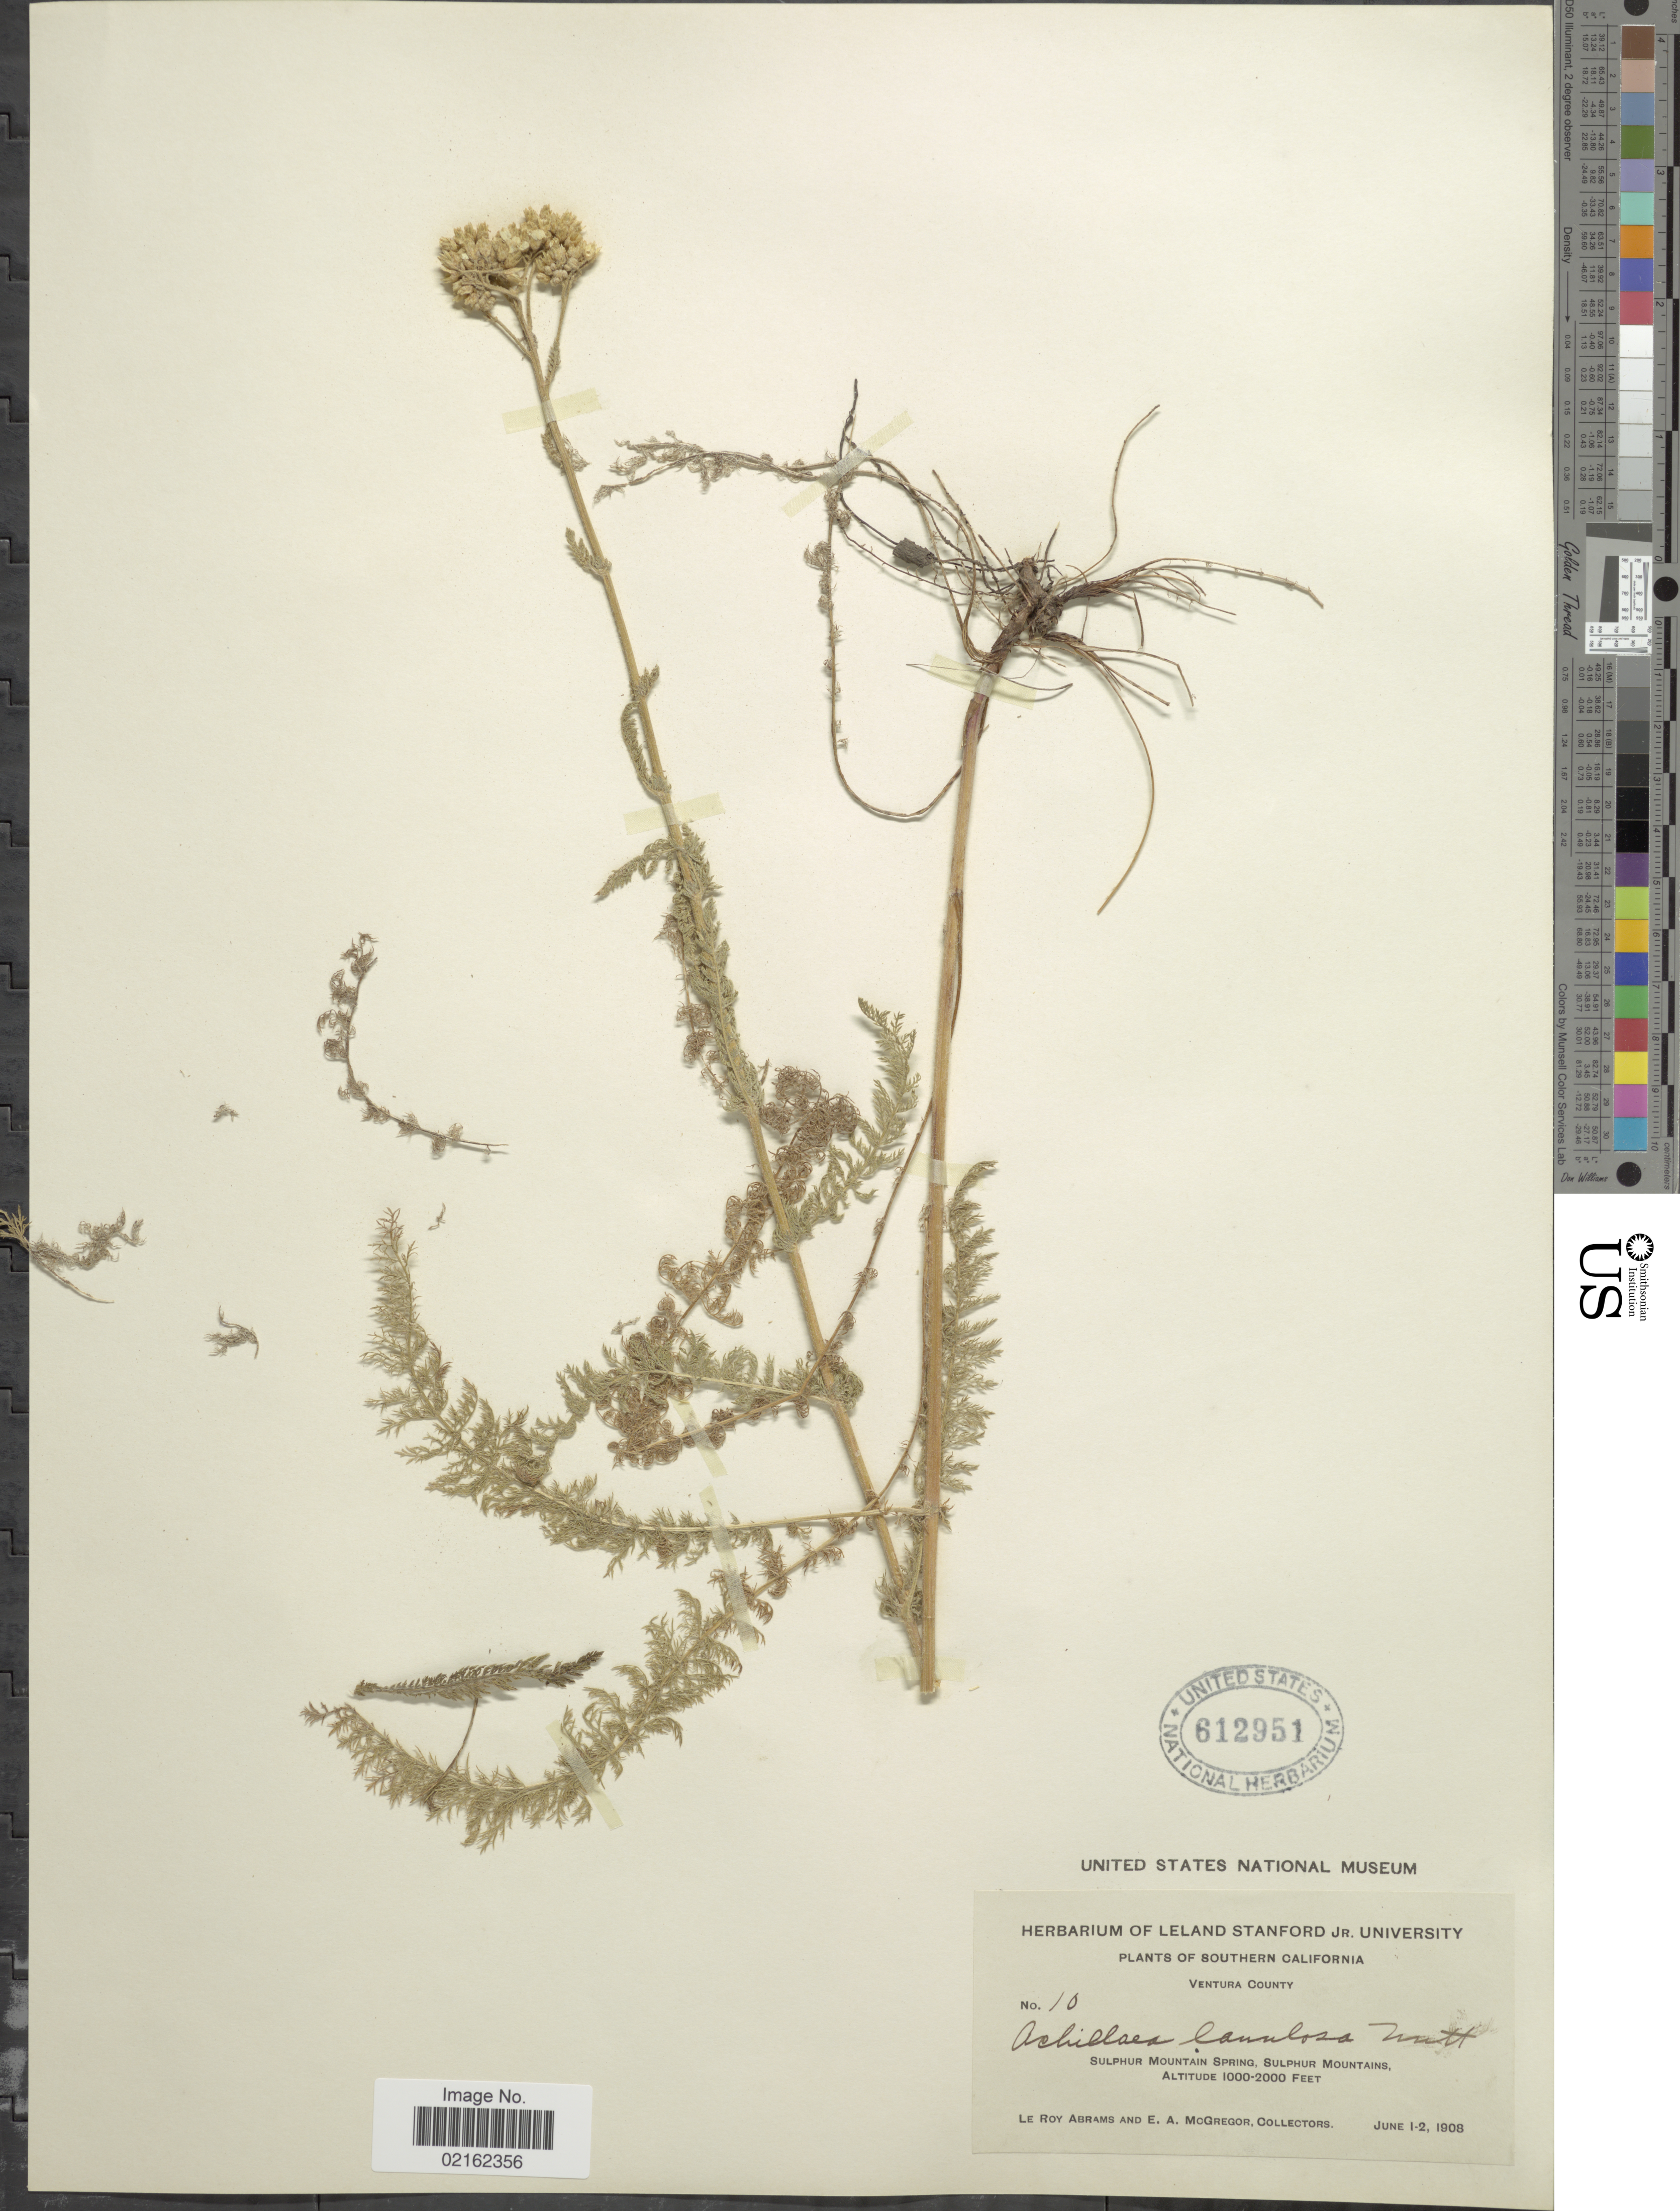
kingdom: Plantae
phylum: Tracheophyta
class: Magnoliopsida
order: Asterales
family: Asteraceae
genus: Achillea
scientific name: Achillea lanulosa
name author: Nutt.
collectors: L. Abrams & E. A. McGregor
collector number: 10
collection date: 1908-06-01/1908-06-02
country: United States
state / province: California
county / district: Ventura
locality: Southern California, Ventura County, Sulphur Mountain Spring, Sulphur Mountains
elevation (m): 305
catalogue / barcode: US 612951